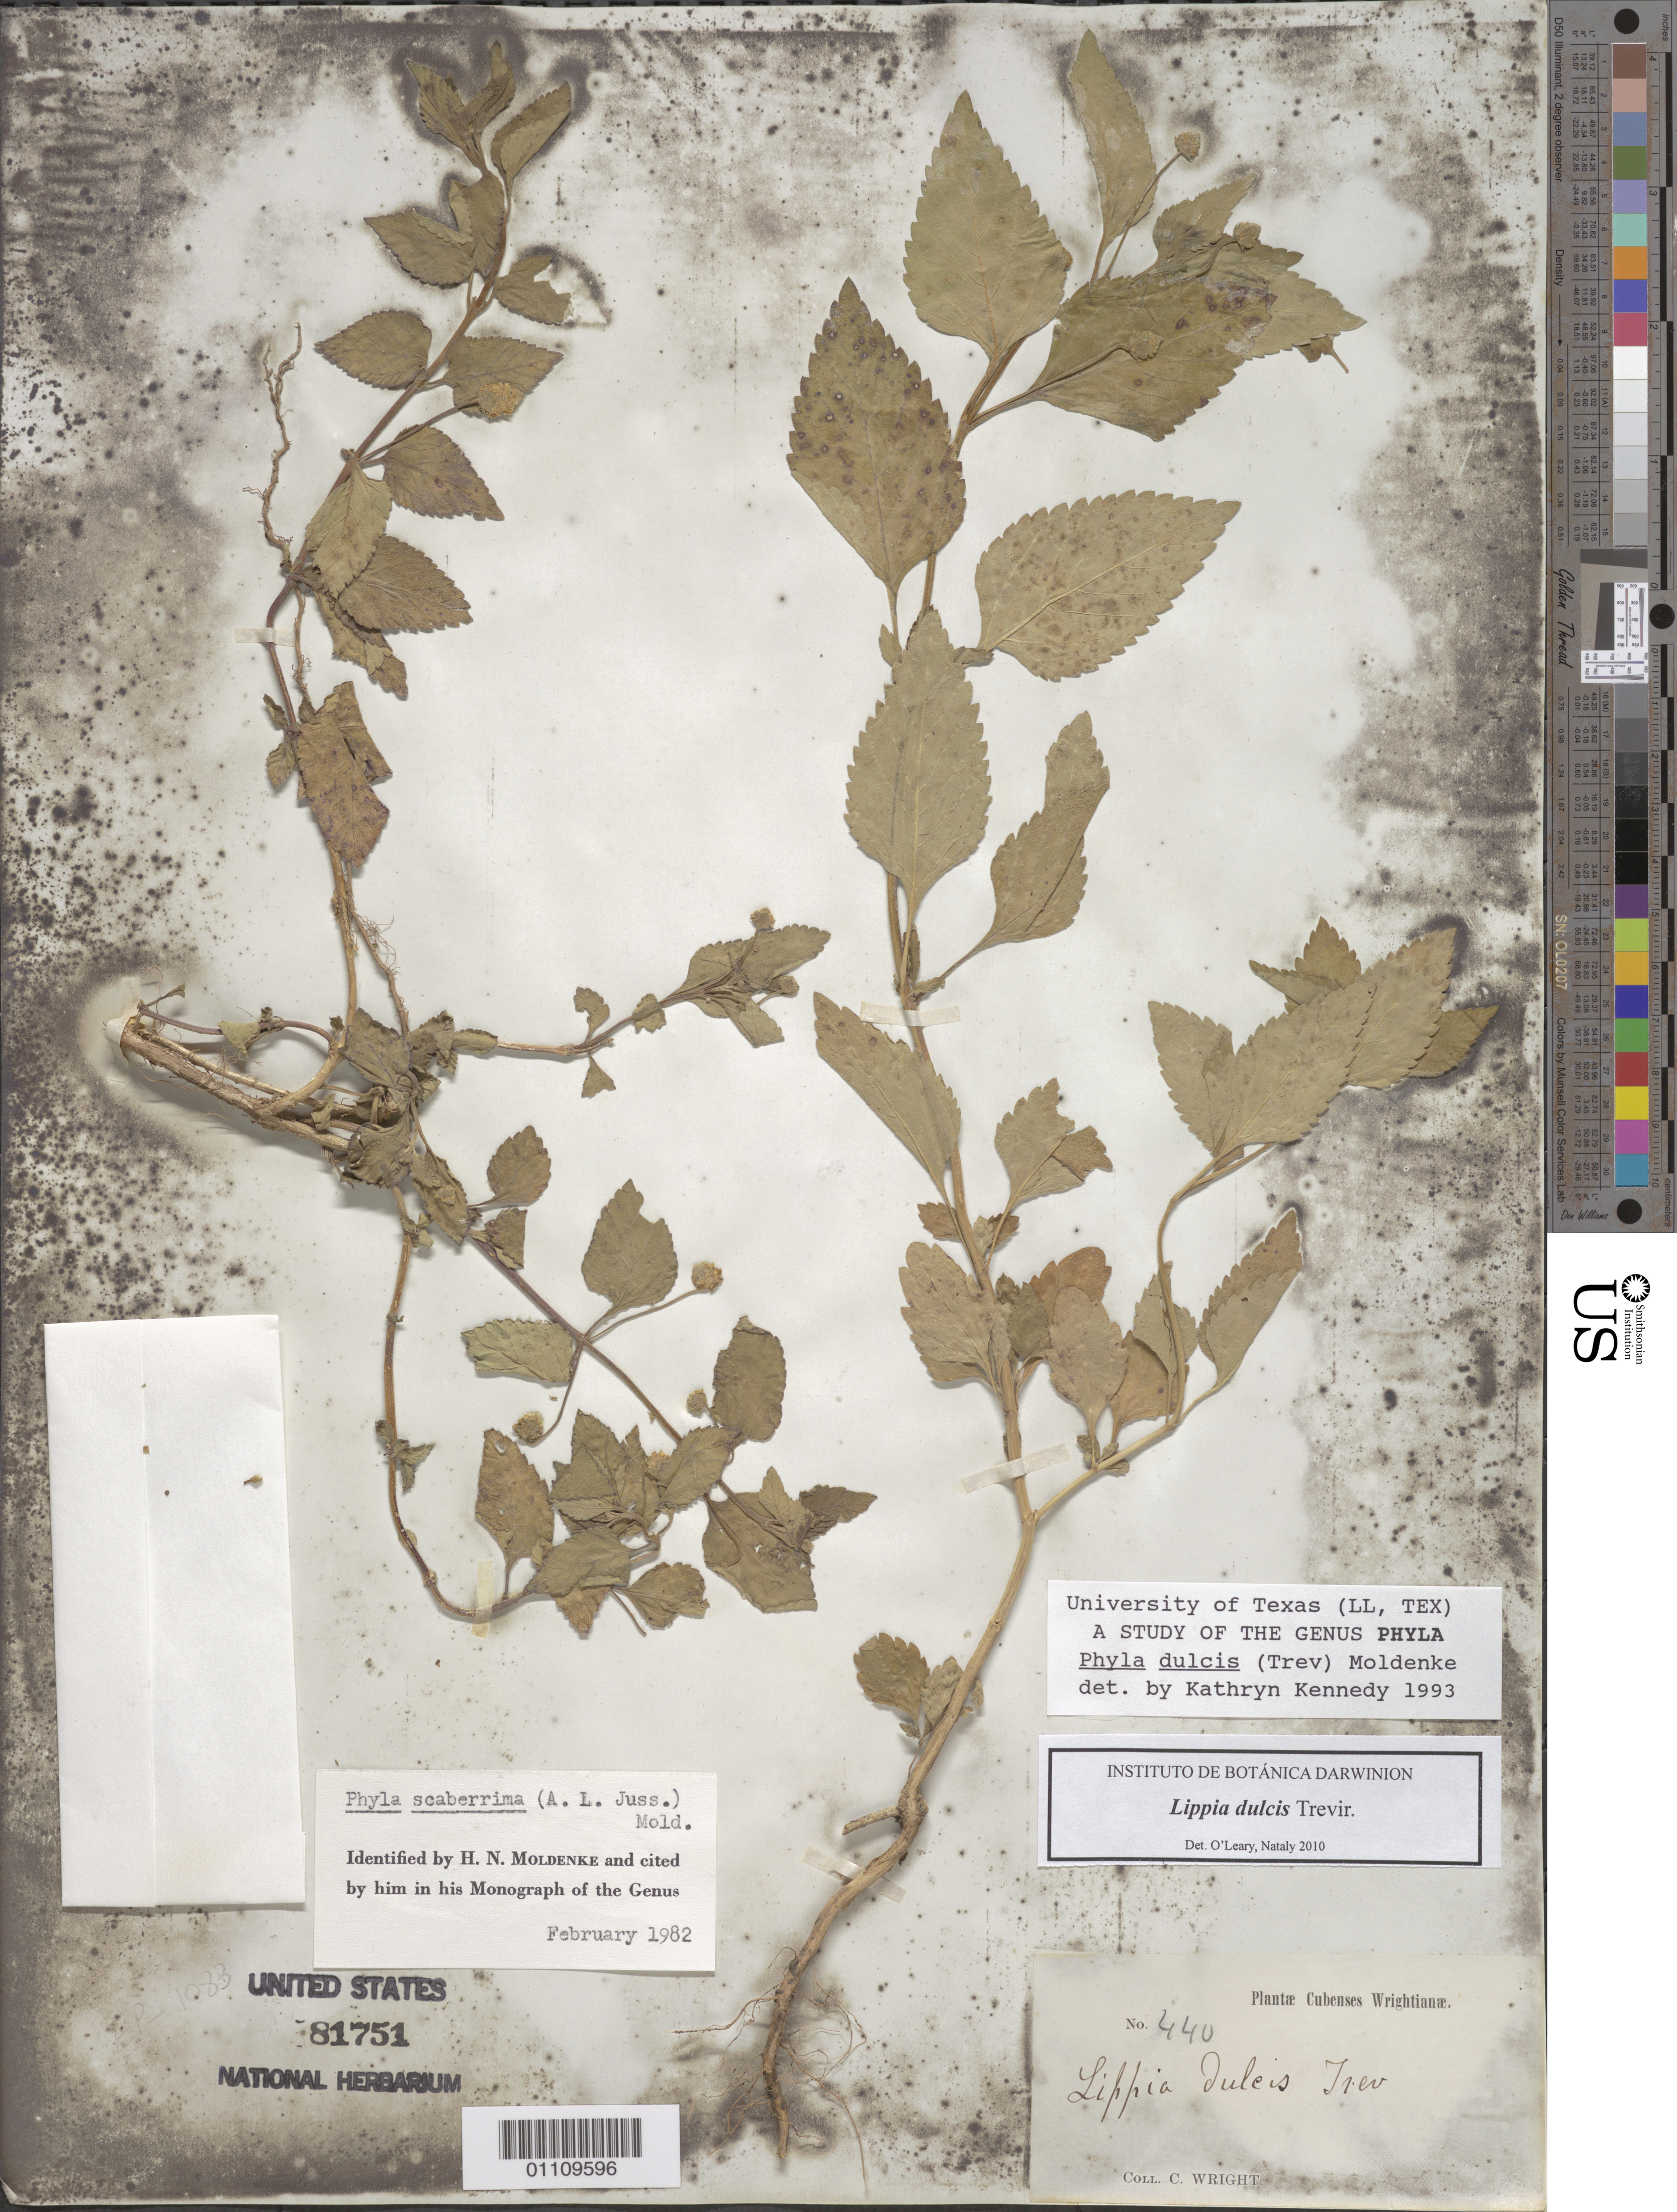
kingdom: Plantae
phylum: Tracheophyta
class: Magnoliopsida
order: Lamiales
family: Verbenaceae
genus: Phyla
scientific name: Phyla scaberrima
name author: (Juss. ex Pers.) Moldenke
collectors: C. Wright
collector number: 440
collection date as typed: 1800 to 1899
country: Cuba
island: Cuba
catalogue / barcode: US 81751